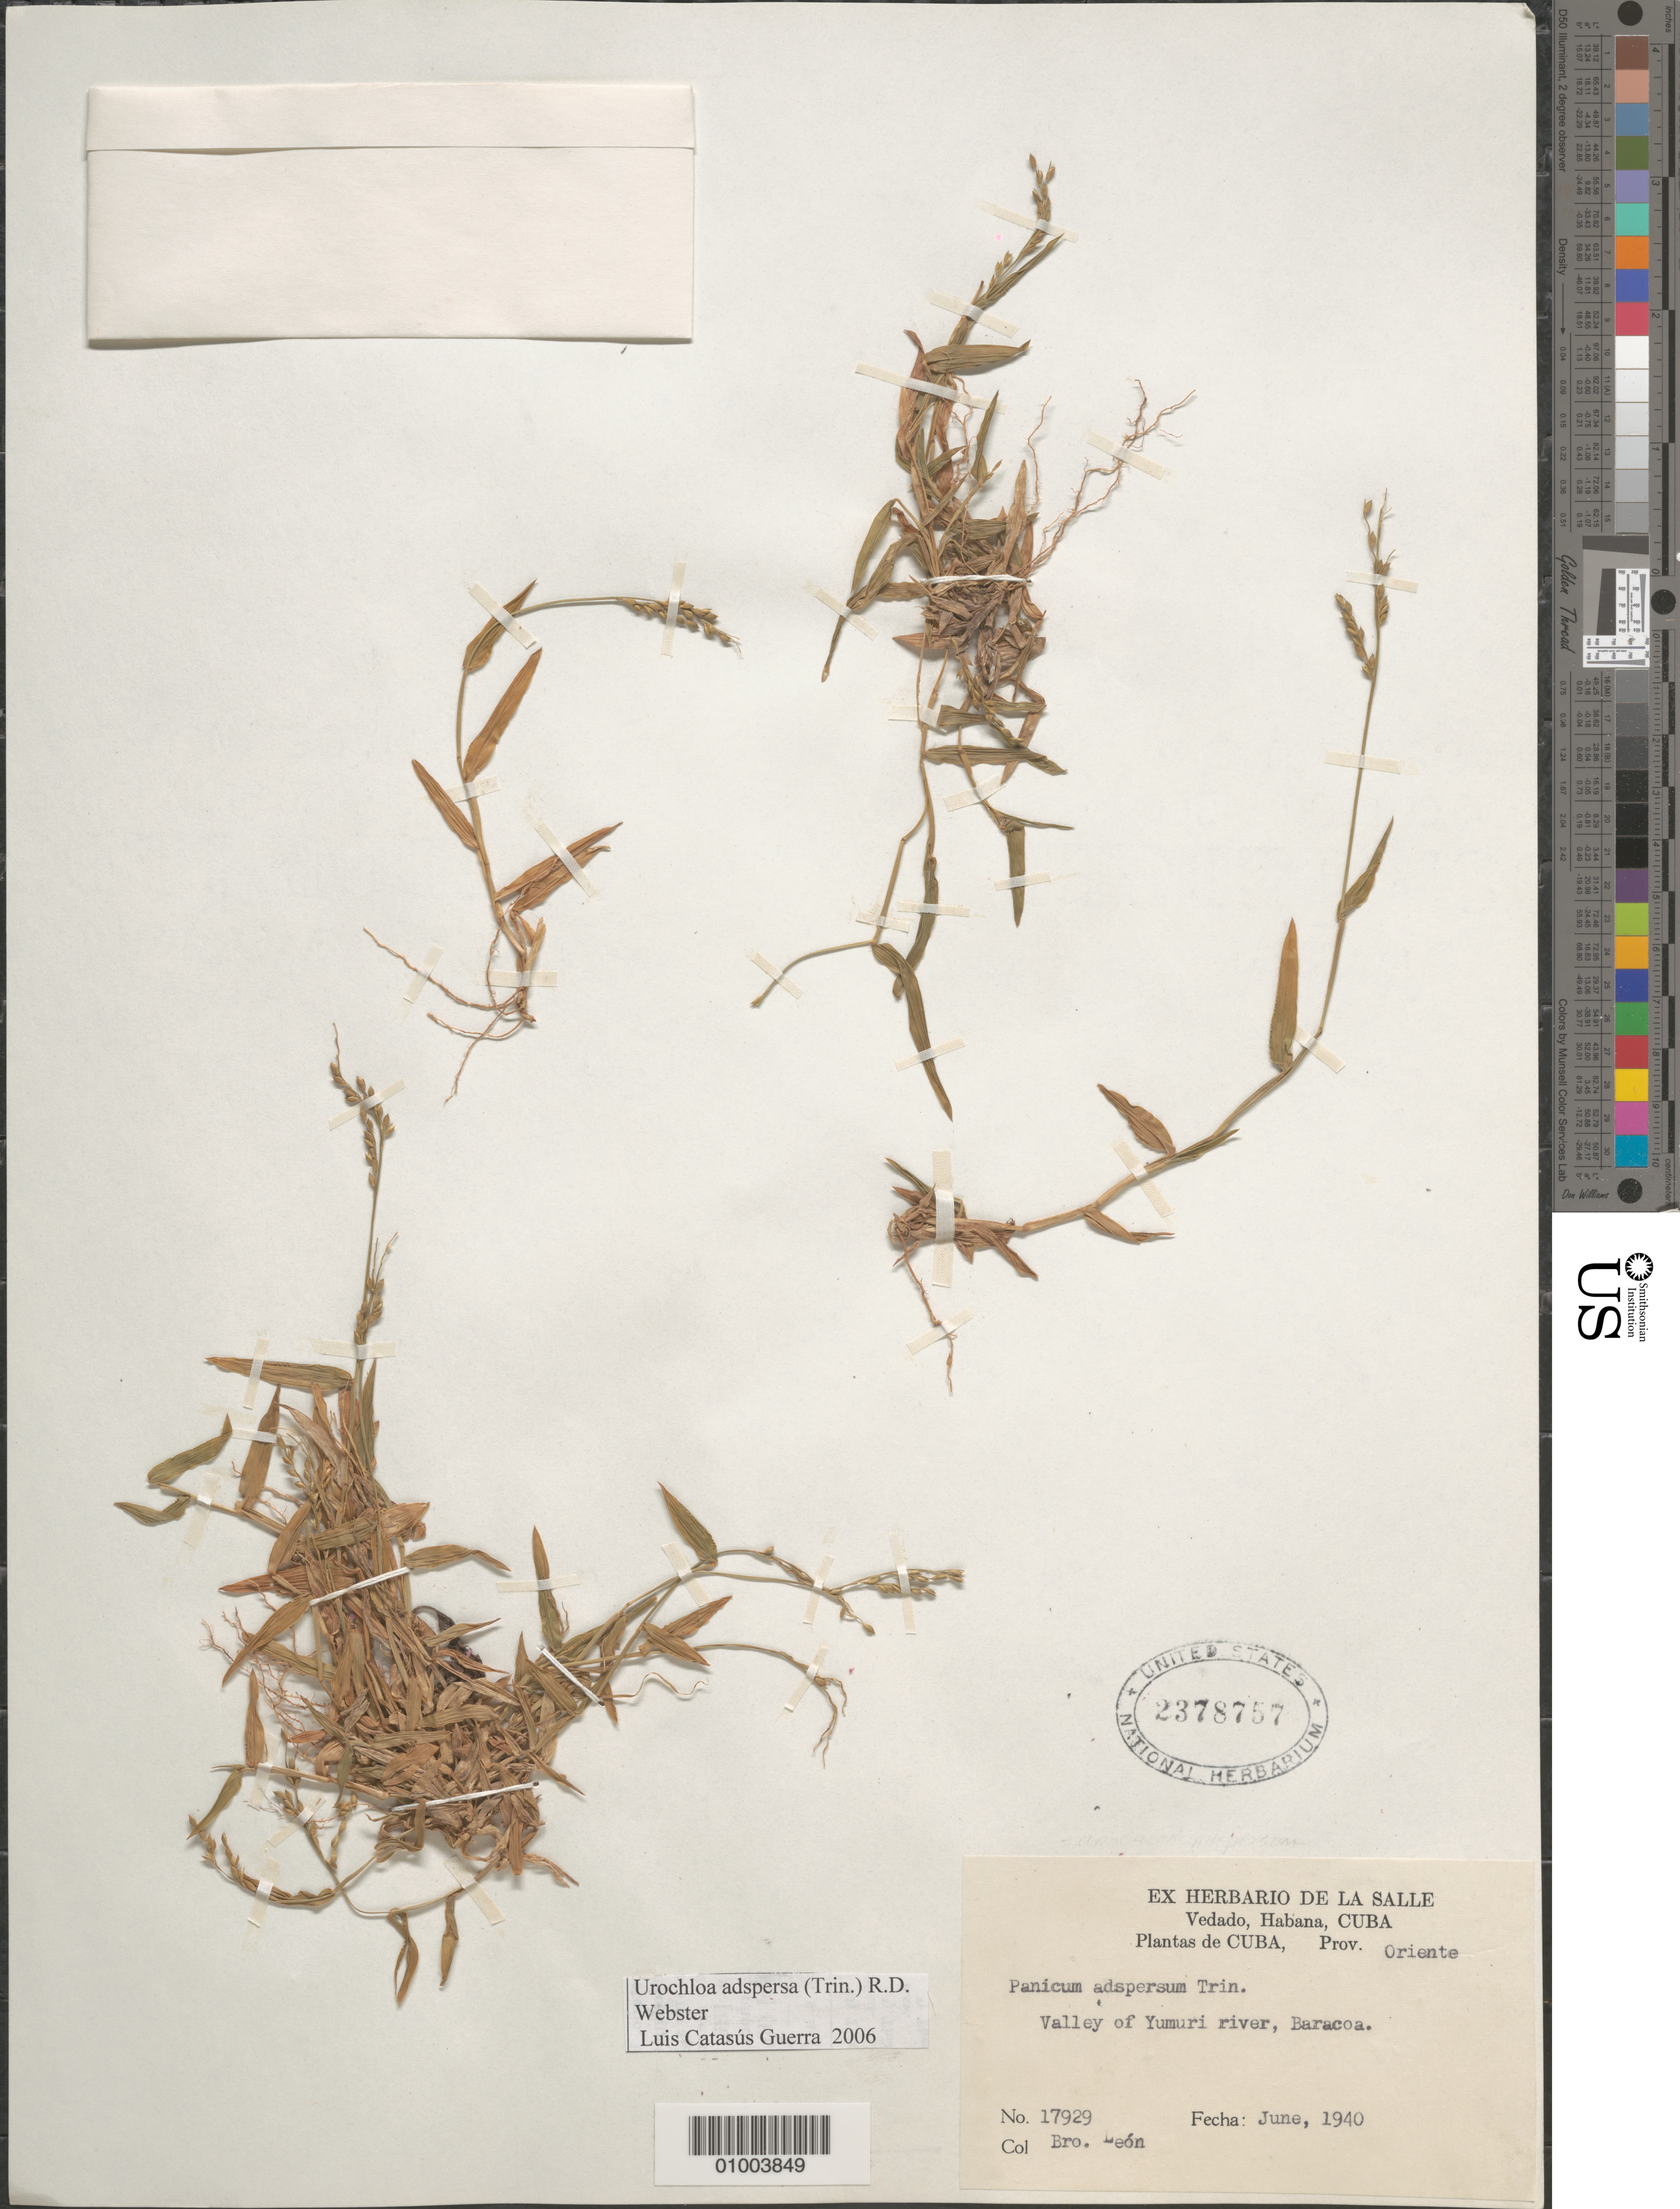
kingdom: Plantae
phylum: Tracheophyta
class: Liliopsida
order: Poales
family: Poaceae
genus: Urochloa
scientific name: Urochloa adspersa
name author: (Trin.) R.D. Webster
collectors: Bro. León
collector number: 17929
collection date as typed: Jun 1940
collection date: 1940-06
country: Cuba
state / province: Guantanamo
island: Cuba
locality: Valley of Yumuri river, Baracoa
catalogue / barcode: US 2378757